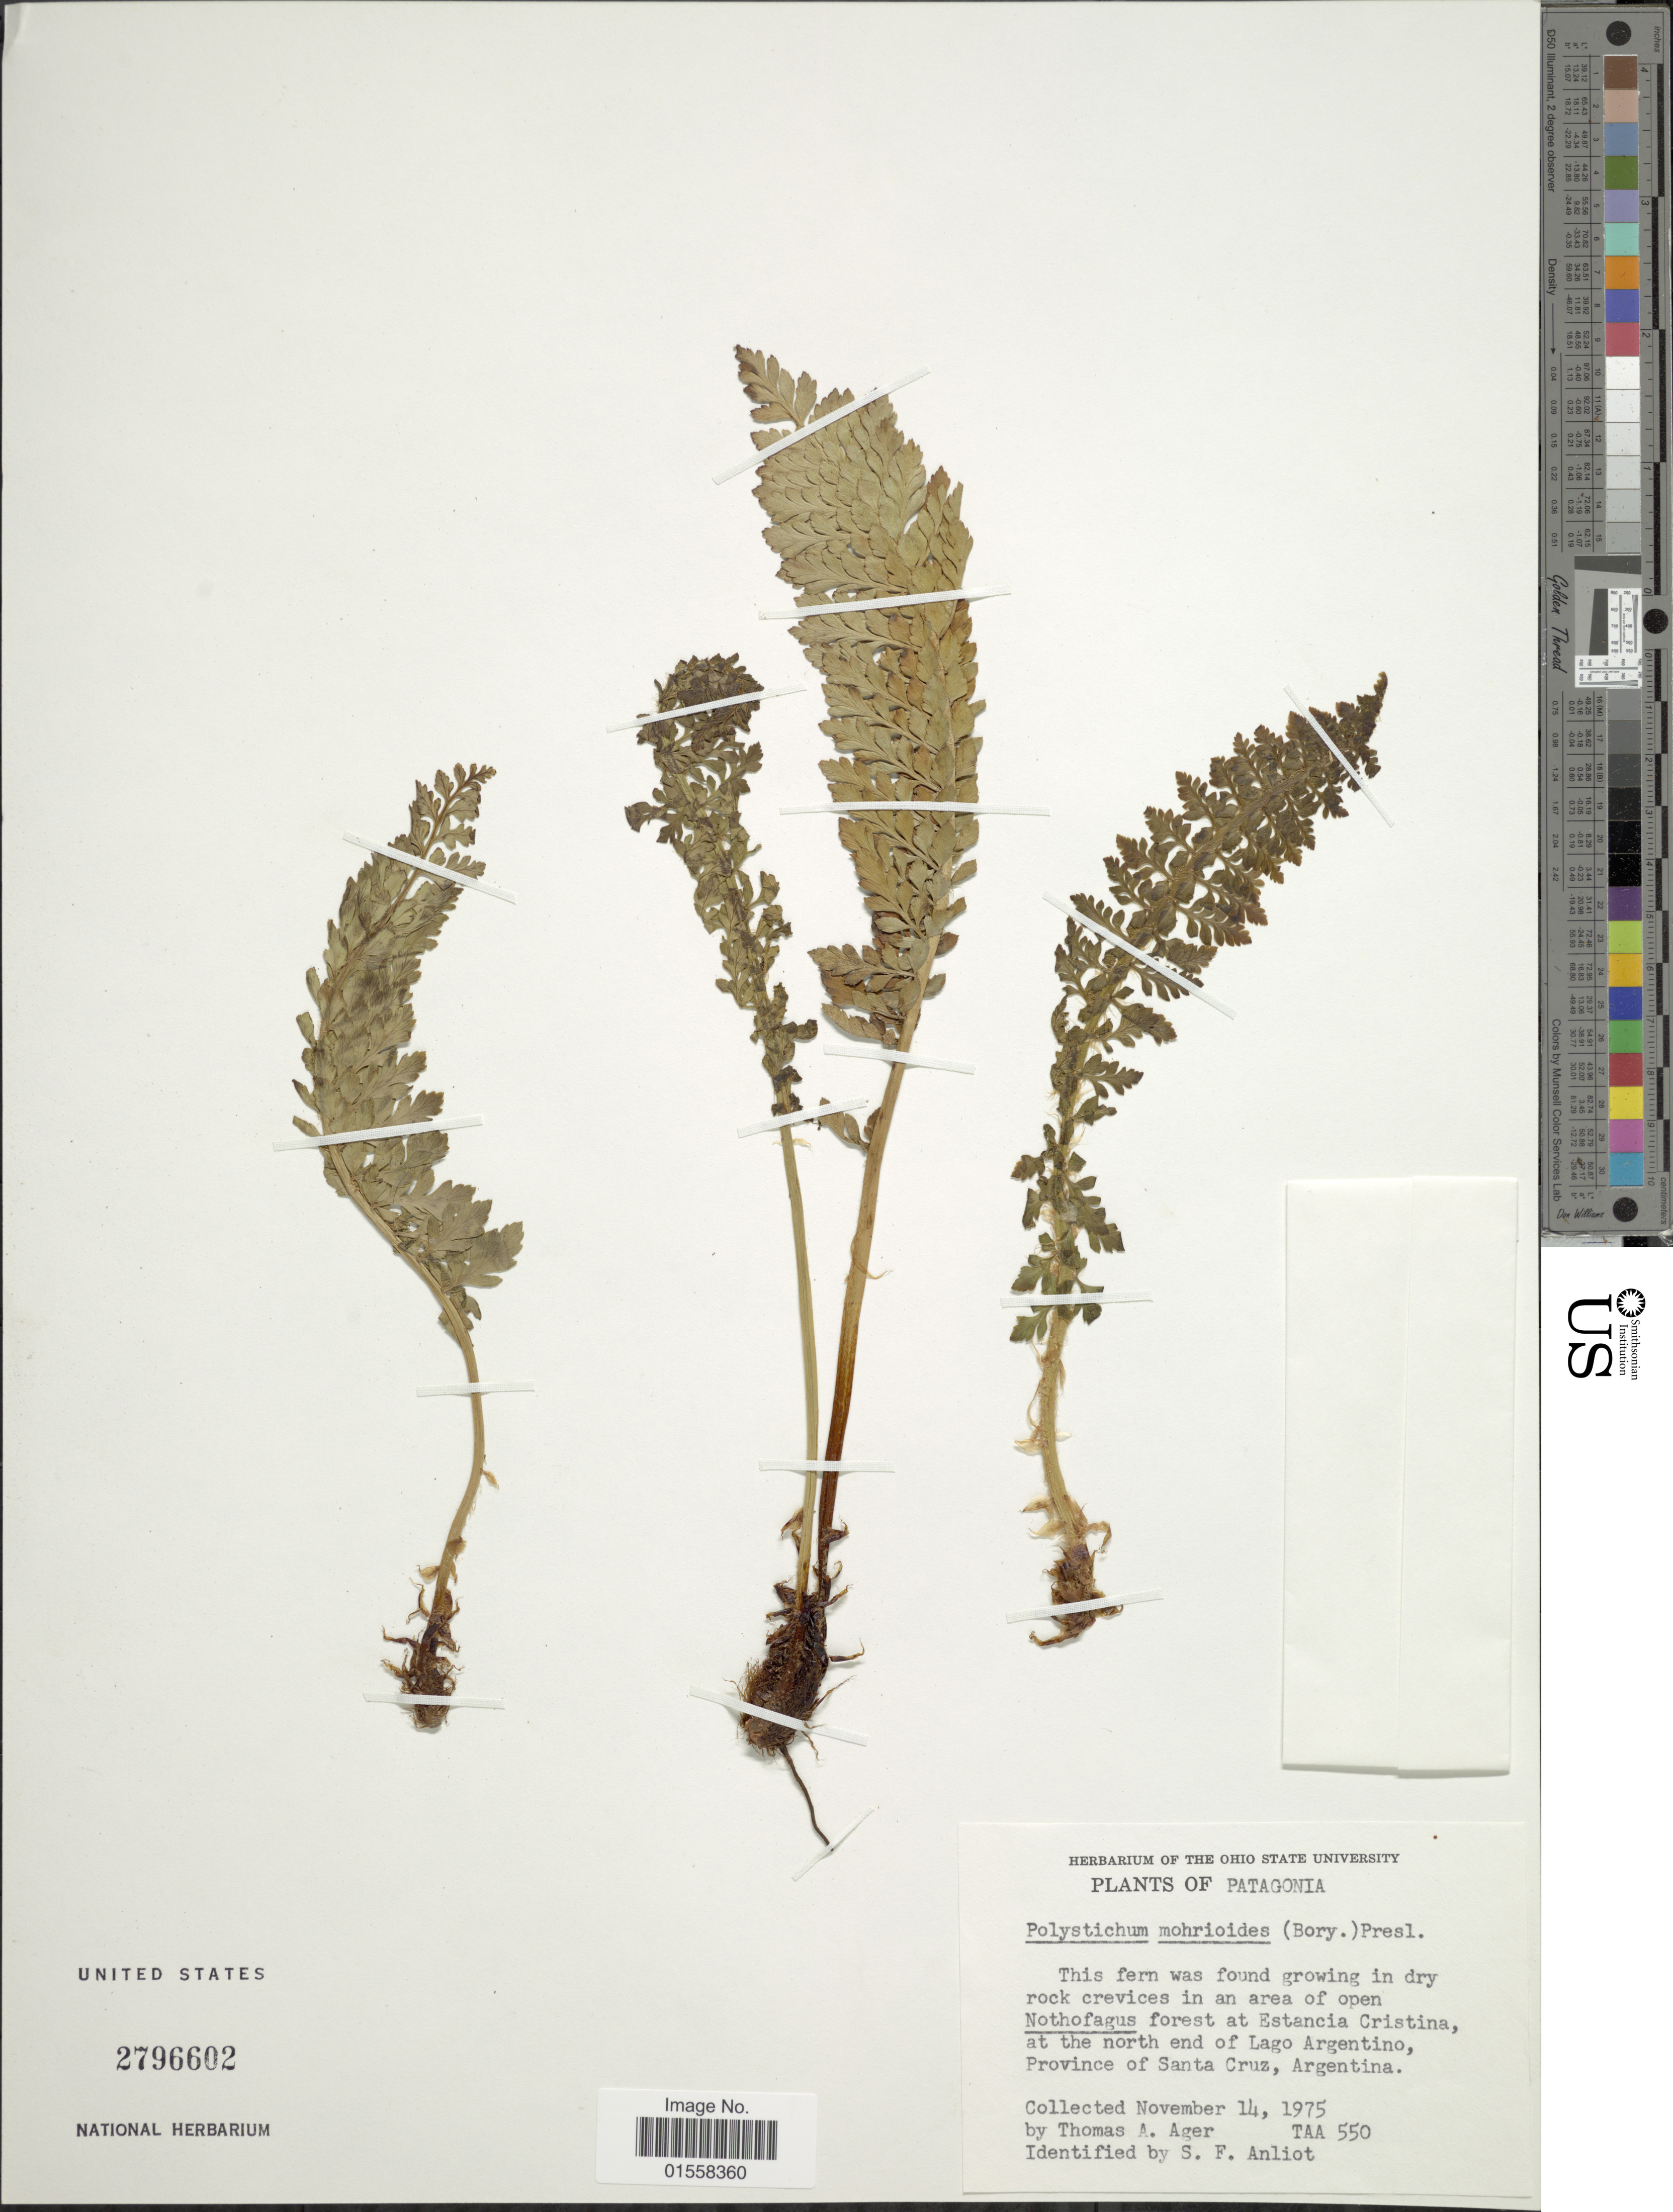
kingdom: Plantae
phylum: Tracheophyta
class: Polypodiopsida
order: Polypodiales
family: Dryopteridaceae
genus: Polystichum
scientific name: Polystichum mohrioides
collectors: T. A. Ager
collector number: TAA550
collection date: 1975-11-14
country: Argentina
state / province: Santa Cruz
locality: Patagonia, At Estancia Cristina, at the north en of Lago Argentino, Province of Santa Cruz, Argentina.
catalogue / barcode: US 2796602